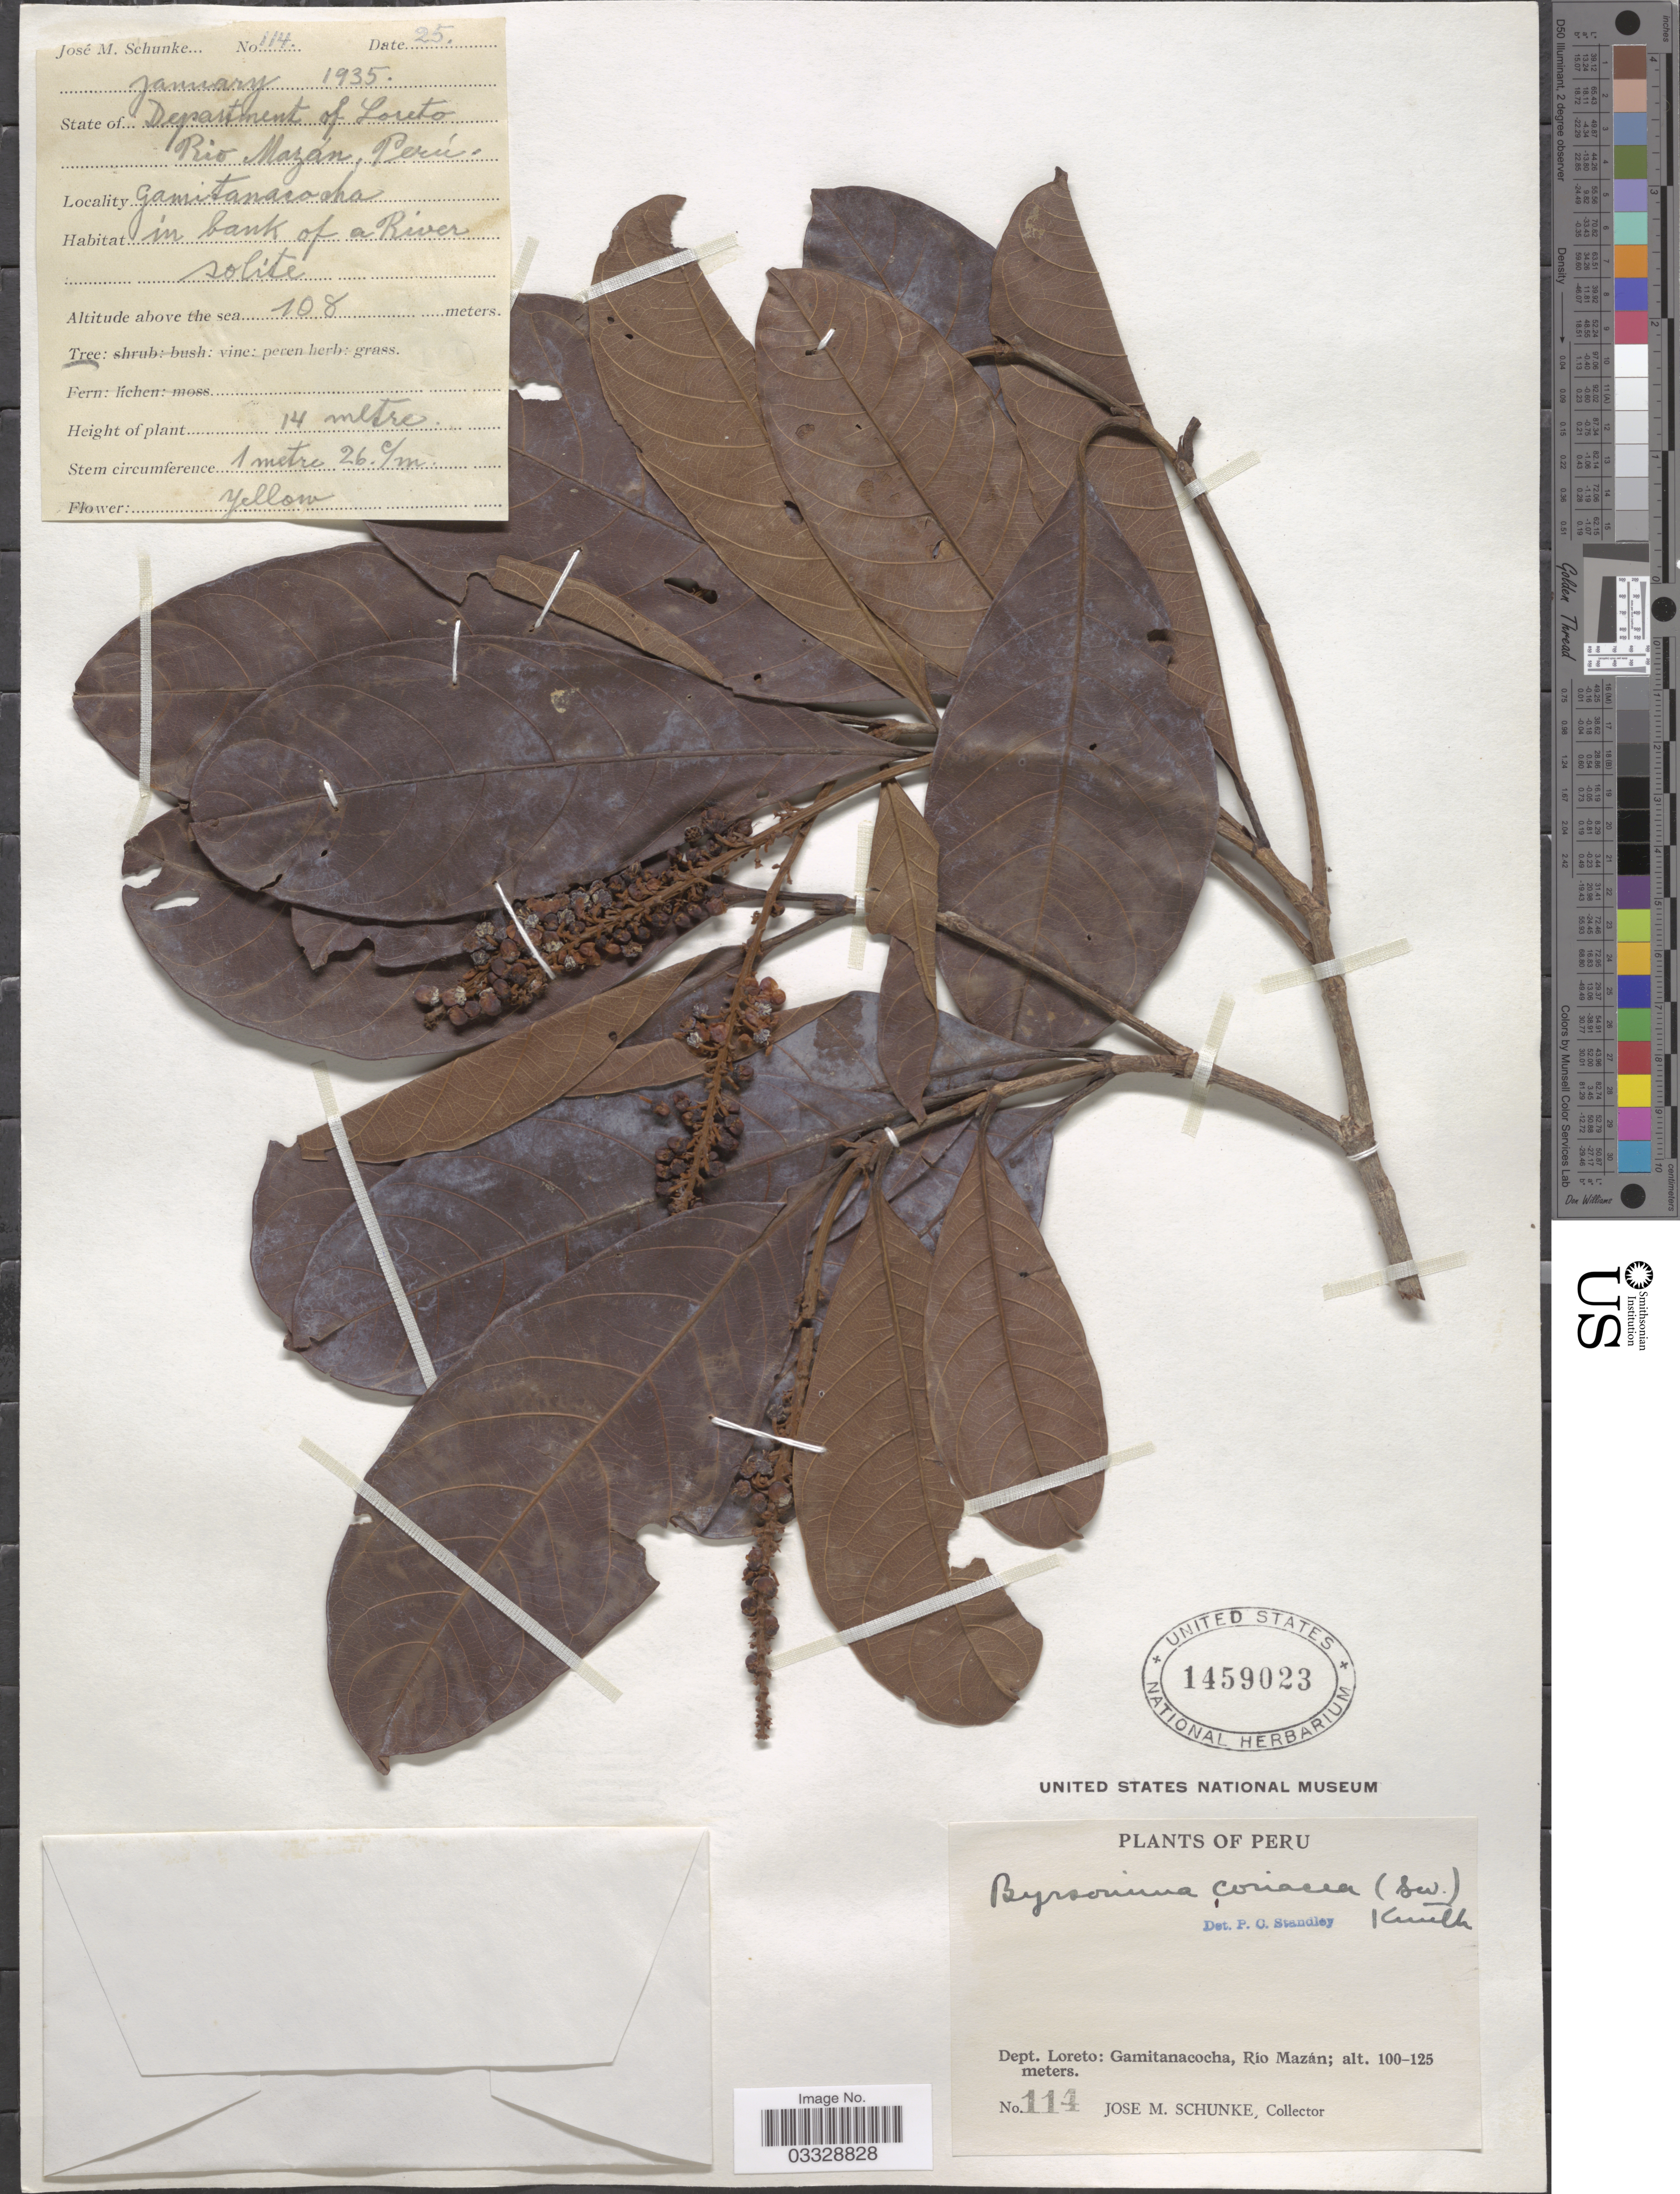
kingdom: Plantae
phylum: Tracheophyta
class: Magnoliopsida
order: Malpighiales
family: Malpighiaceae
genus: Byrsonima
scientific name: Byrsonima coriacea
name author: (Sw.) DC.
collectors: J. M. Schunke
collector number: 114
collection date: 1935-01-25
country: Peru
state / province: Loreto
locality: Dept. Loreto: Gamitanacocha, Río Mazán.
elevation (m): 108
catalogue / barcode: US 1459023